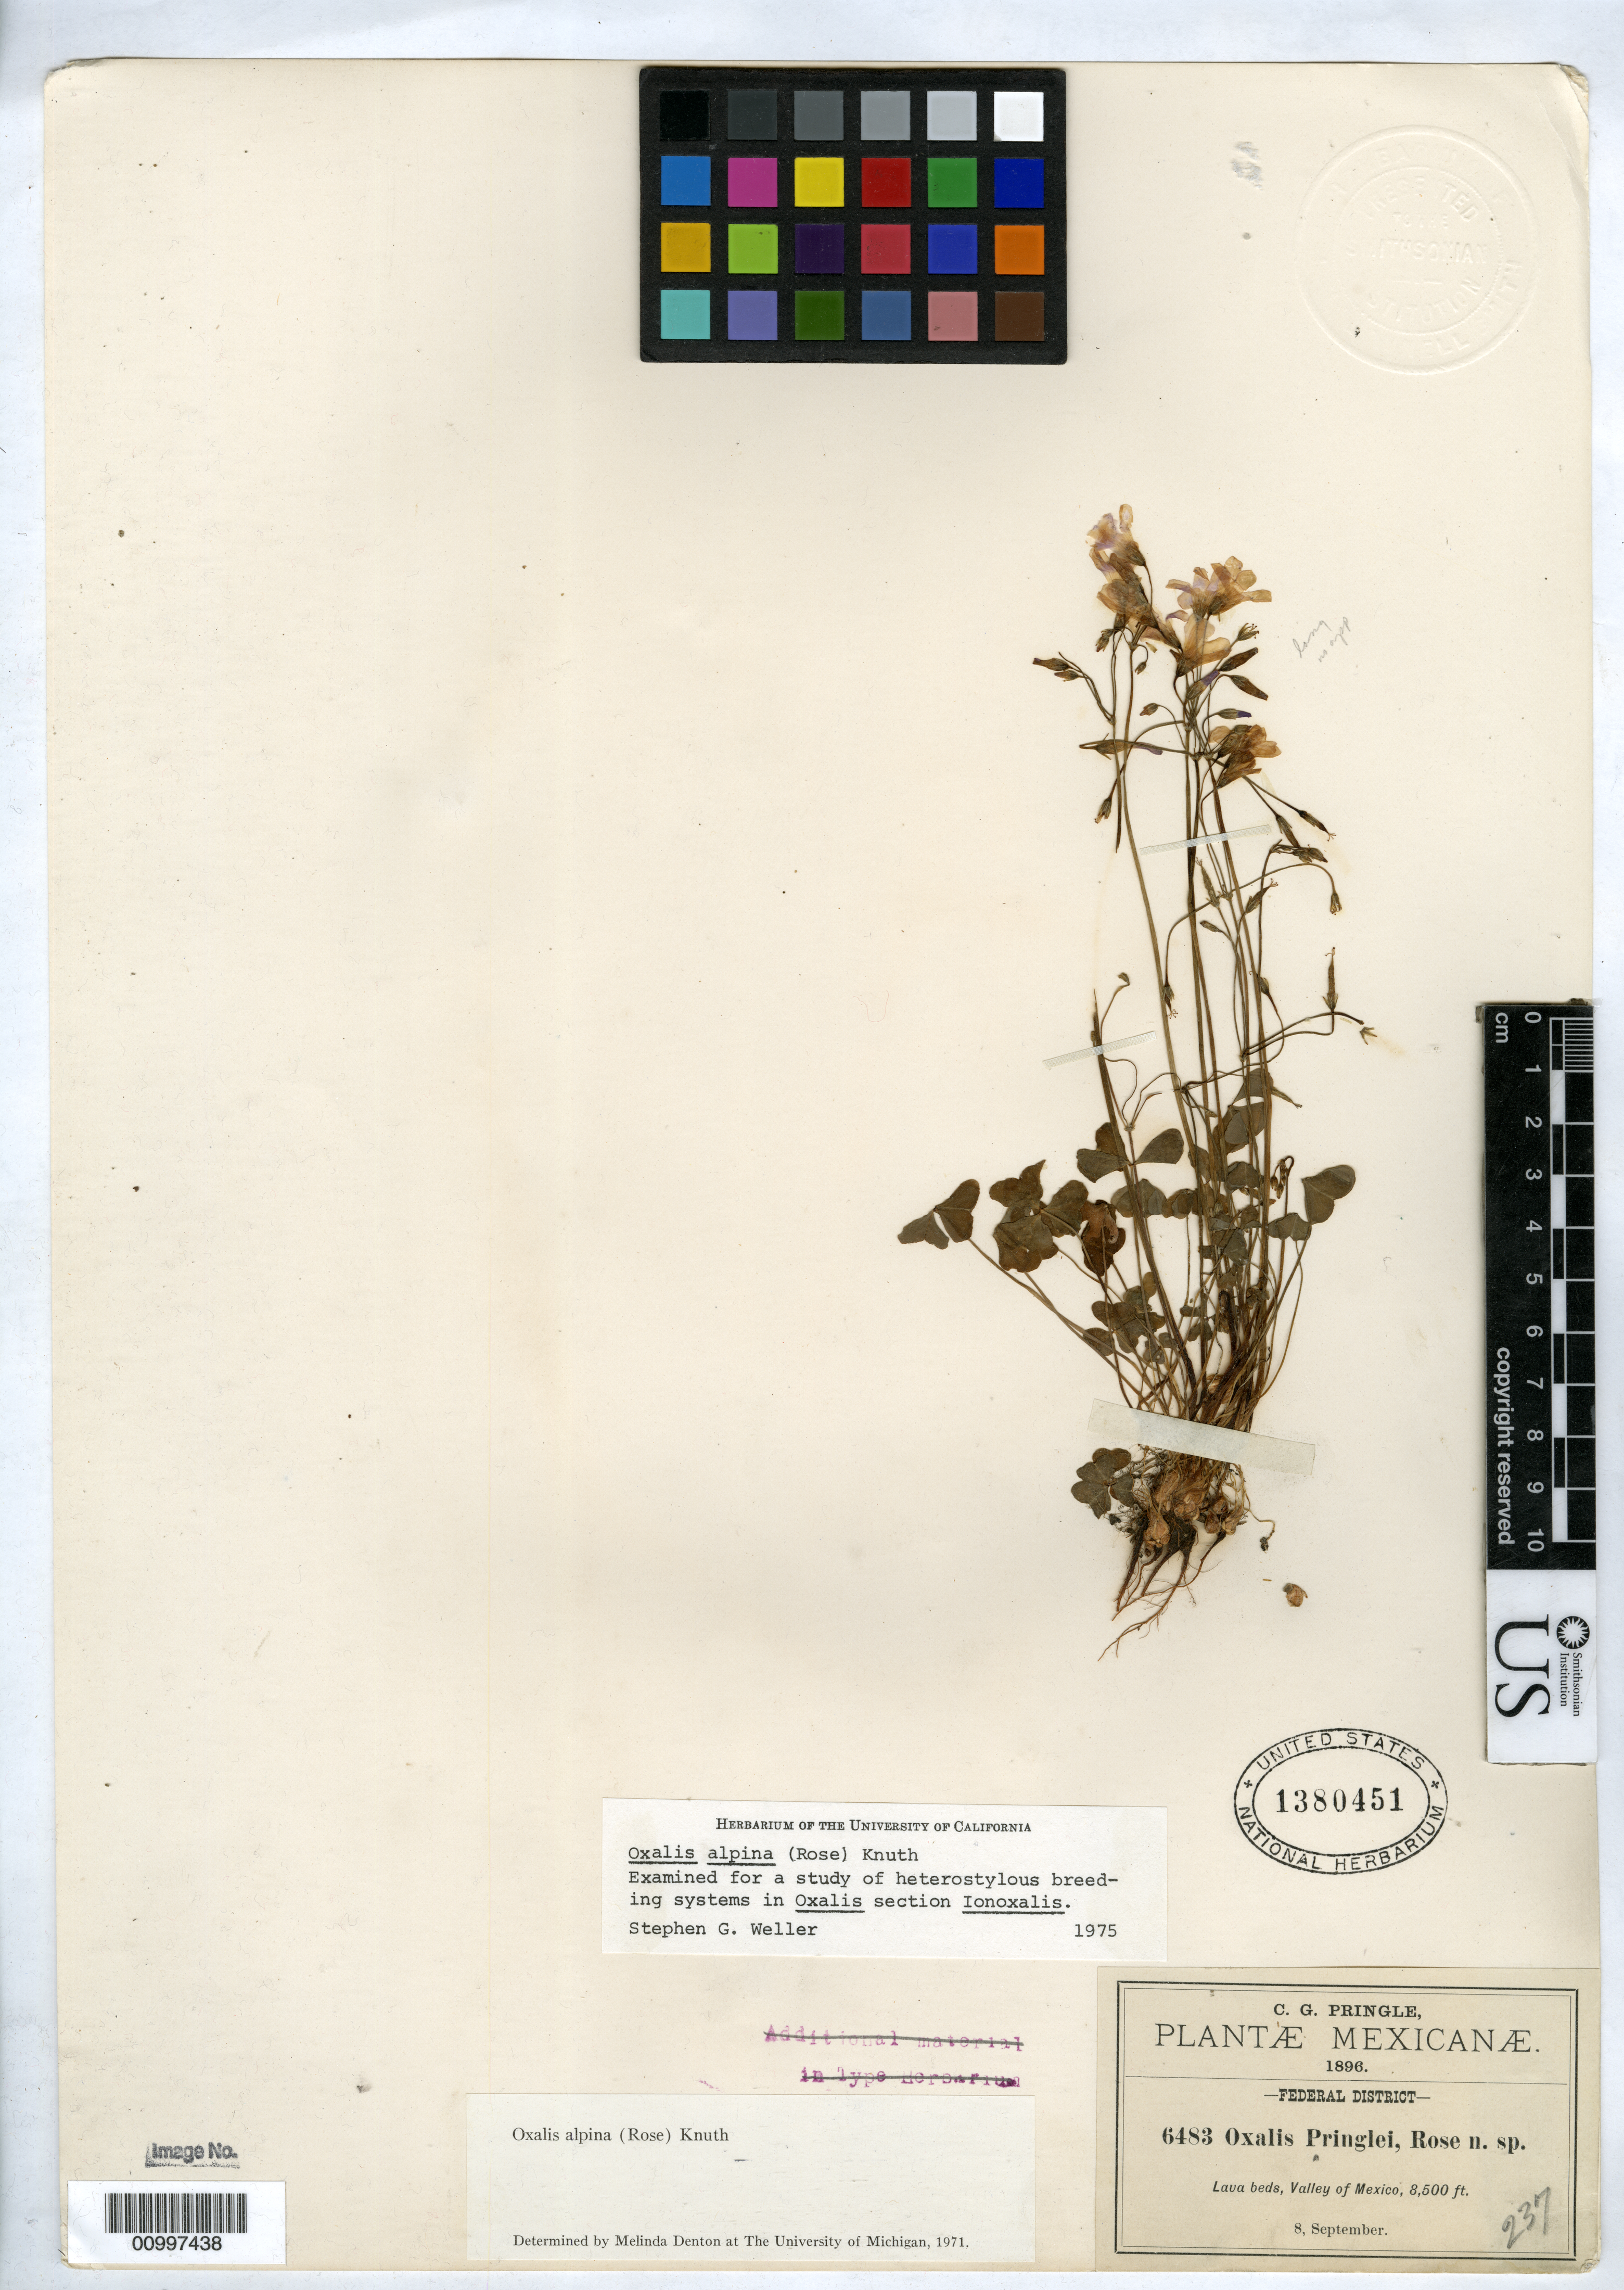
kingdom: Plantae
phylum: Tracheophyta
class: Magnoliopsida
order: Oxalidales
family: Oxalidaceae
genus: Ionoxalis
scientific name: Ionoxalis pringlei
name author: Rose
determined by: Weller, Stephen G., (UNITED STATES)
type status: Isotype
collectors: C. G. Pringle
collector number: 6483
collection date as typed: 08 Sep 1896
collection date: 1896-09-08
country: Mexico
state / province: Distrito Federal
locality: Valley of Mexico.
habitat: Lava beds.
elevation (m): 2591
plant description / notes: From the herbarium of J. Donnell Smith.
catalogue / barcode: US 1380451